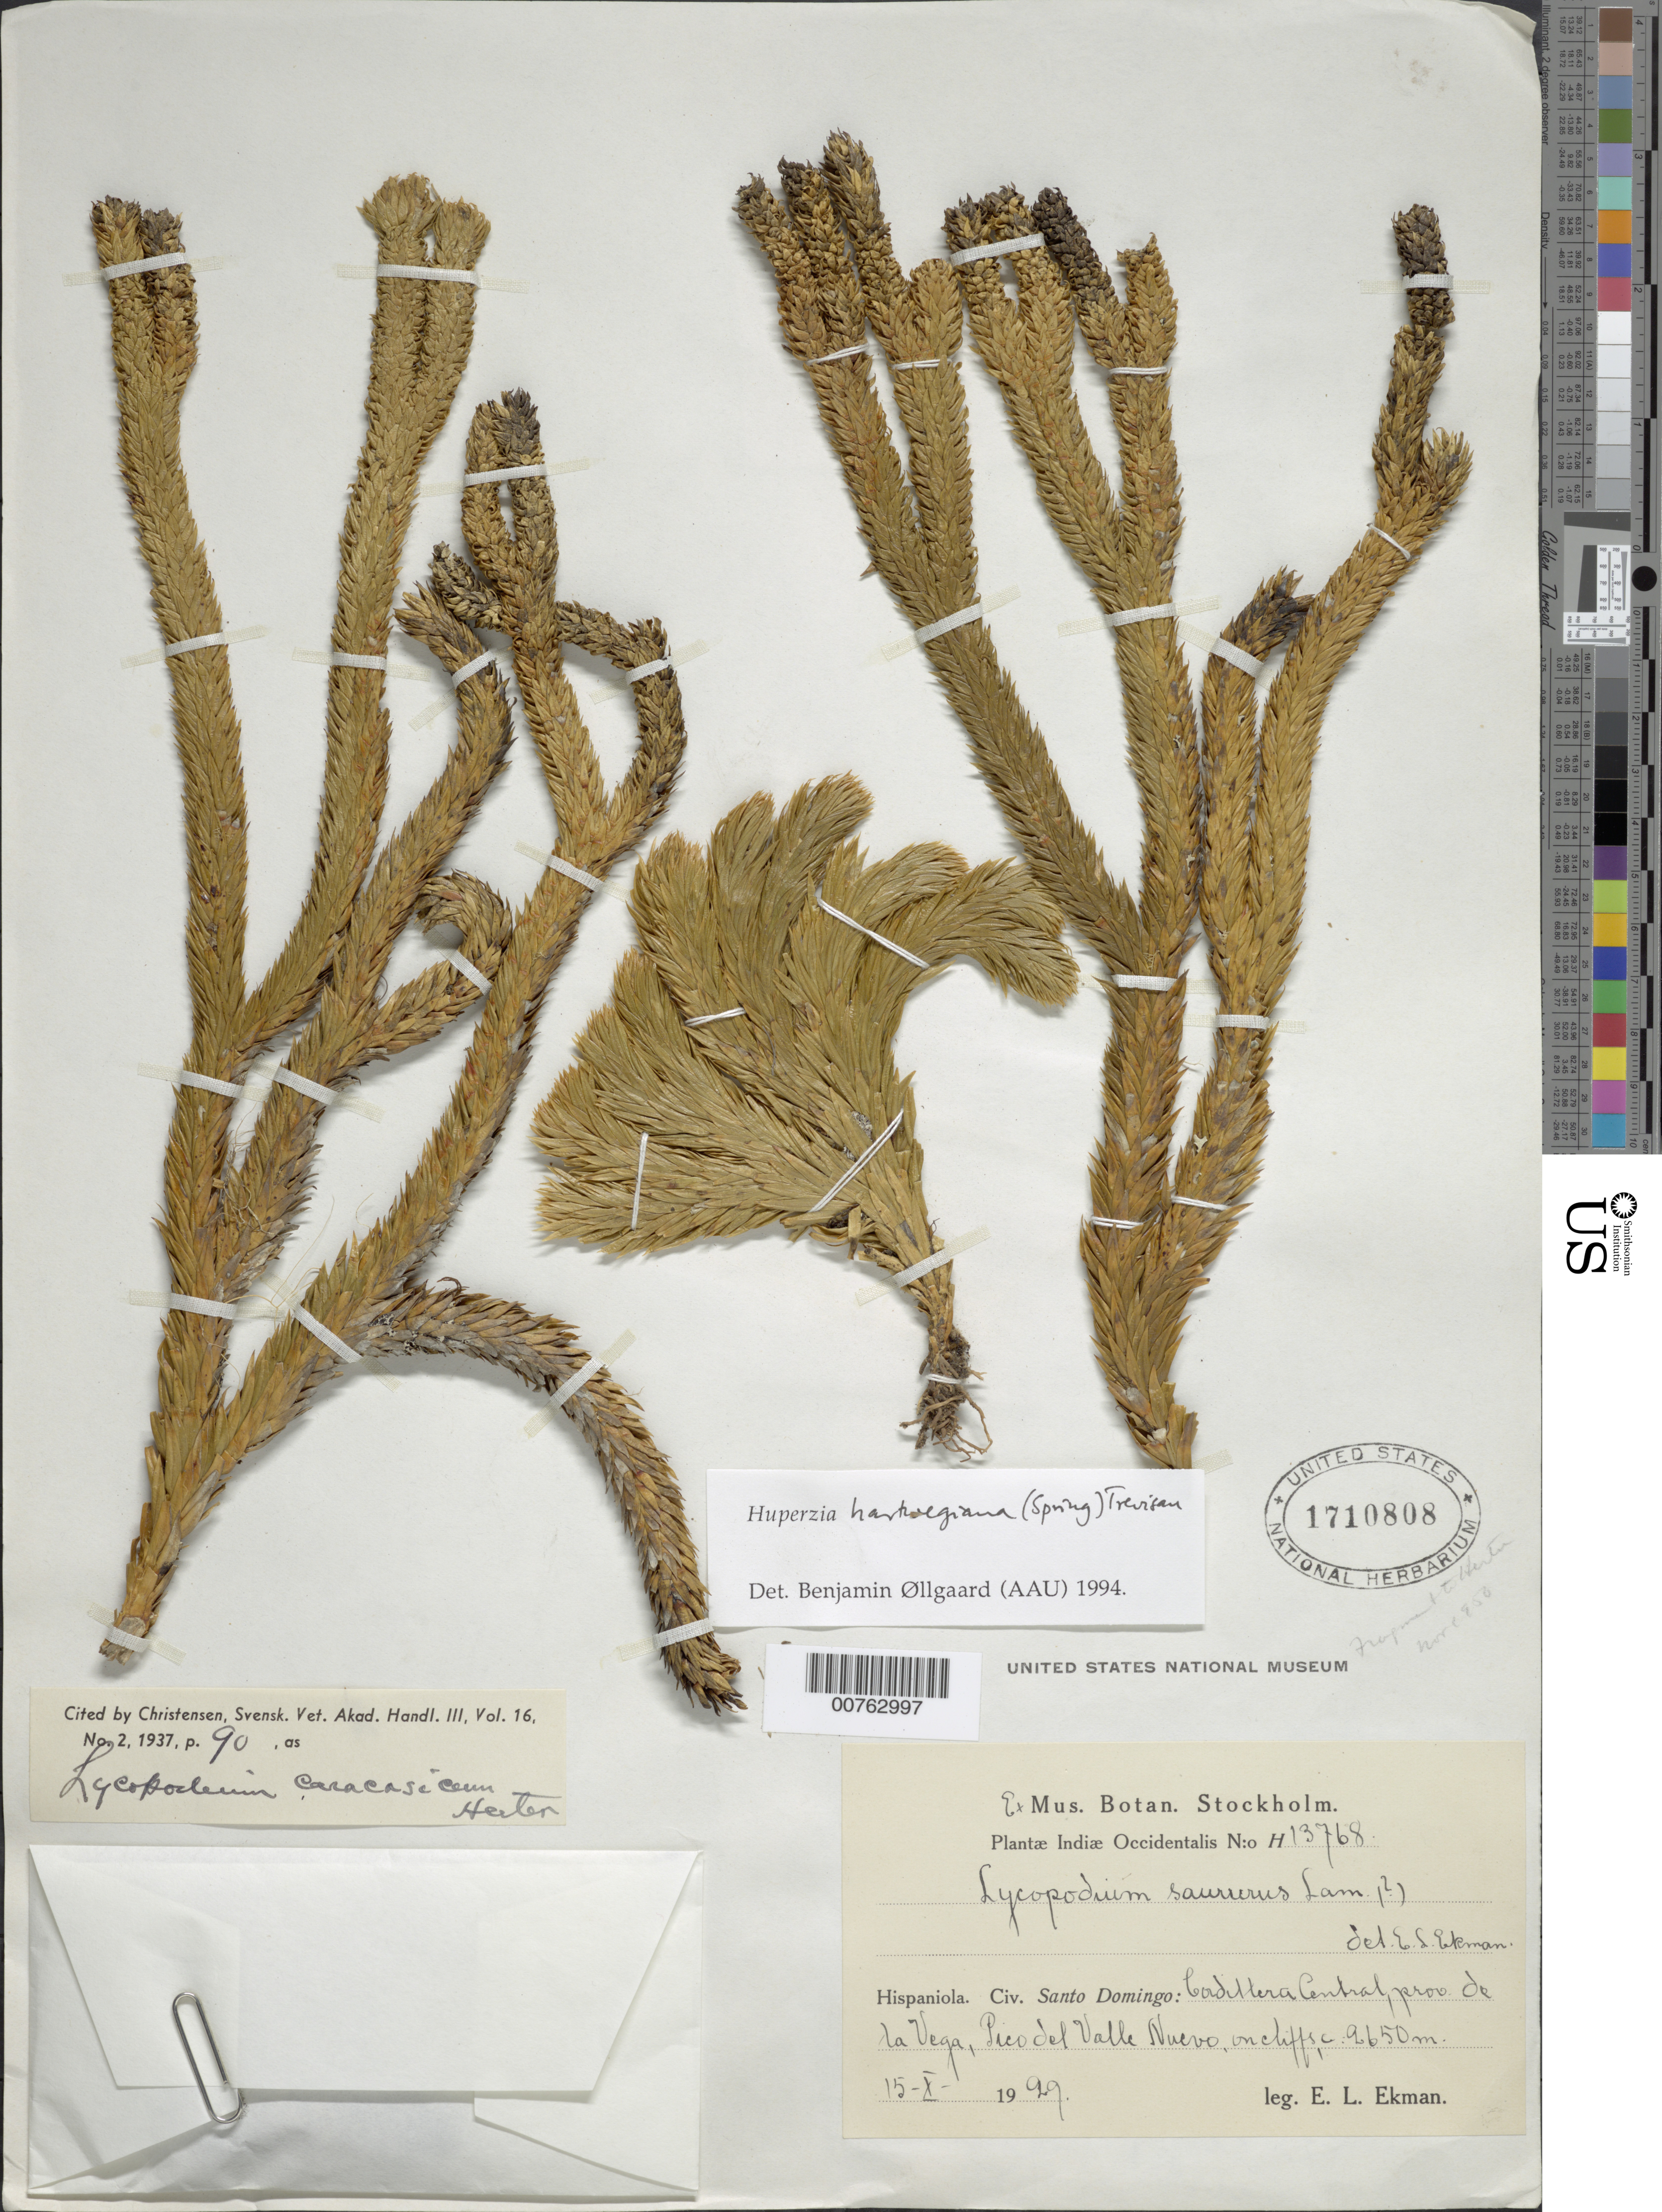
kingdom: Plantae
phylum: Tracheophyta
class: Lycopodiopsida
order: Lycopodiales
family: Lycopodiaceae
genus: Phlegmariurus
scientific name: Phlegmariurus hartwegianus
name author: (Spring) B. Øllg.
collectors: E. L. Ekman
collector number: H 13768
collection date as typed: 15 Oct 1929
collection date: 1929-10-15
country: Dominican Republic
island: Hispaniola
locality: Cordillera Central. Province of La Vega, Pico del Valle Nuevo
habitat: On cliffs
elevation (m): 650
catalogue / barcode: US 1710808